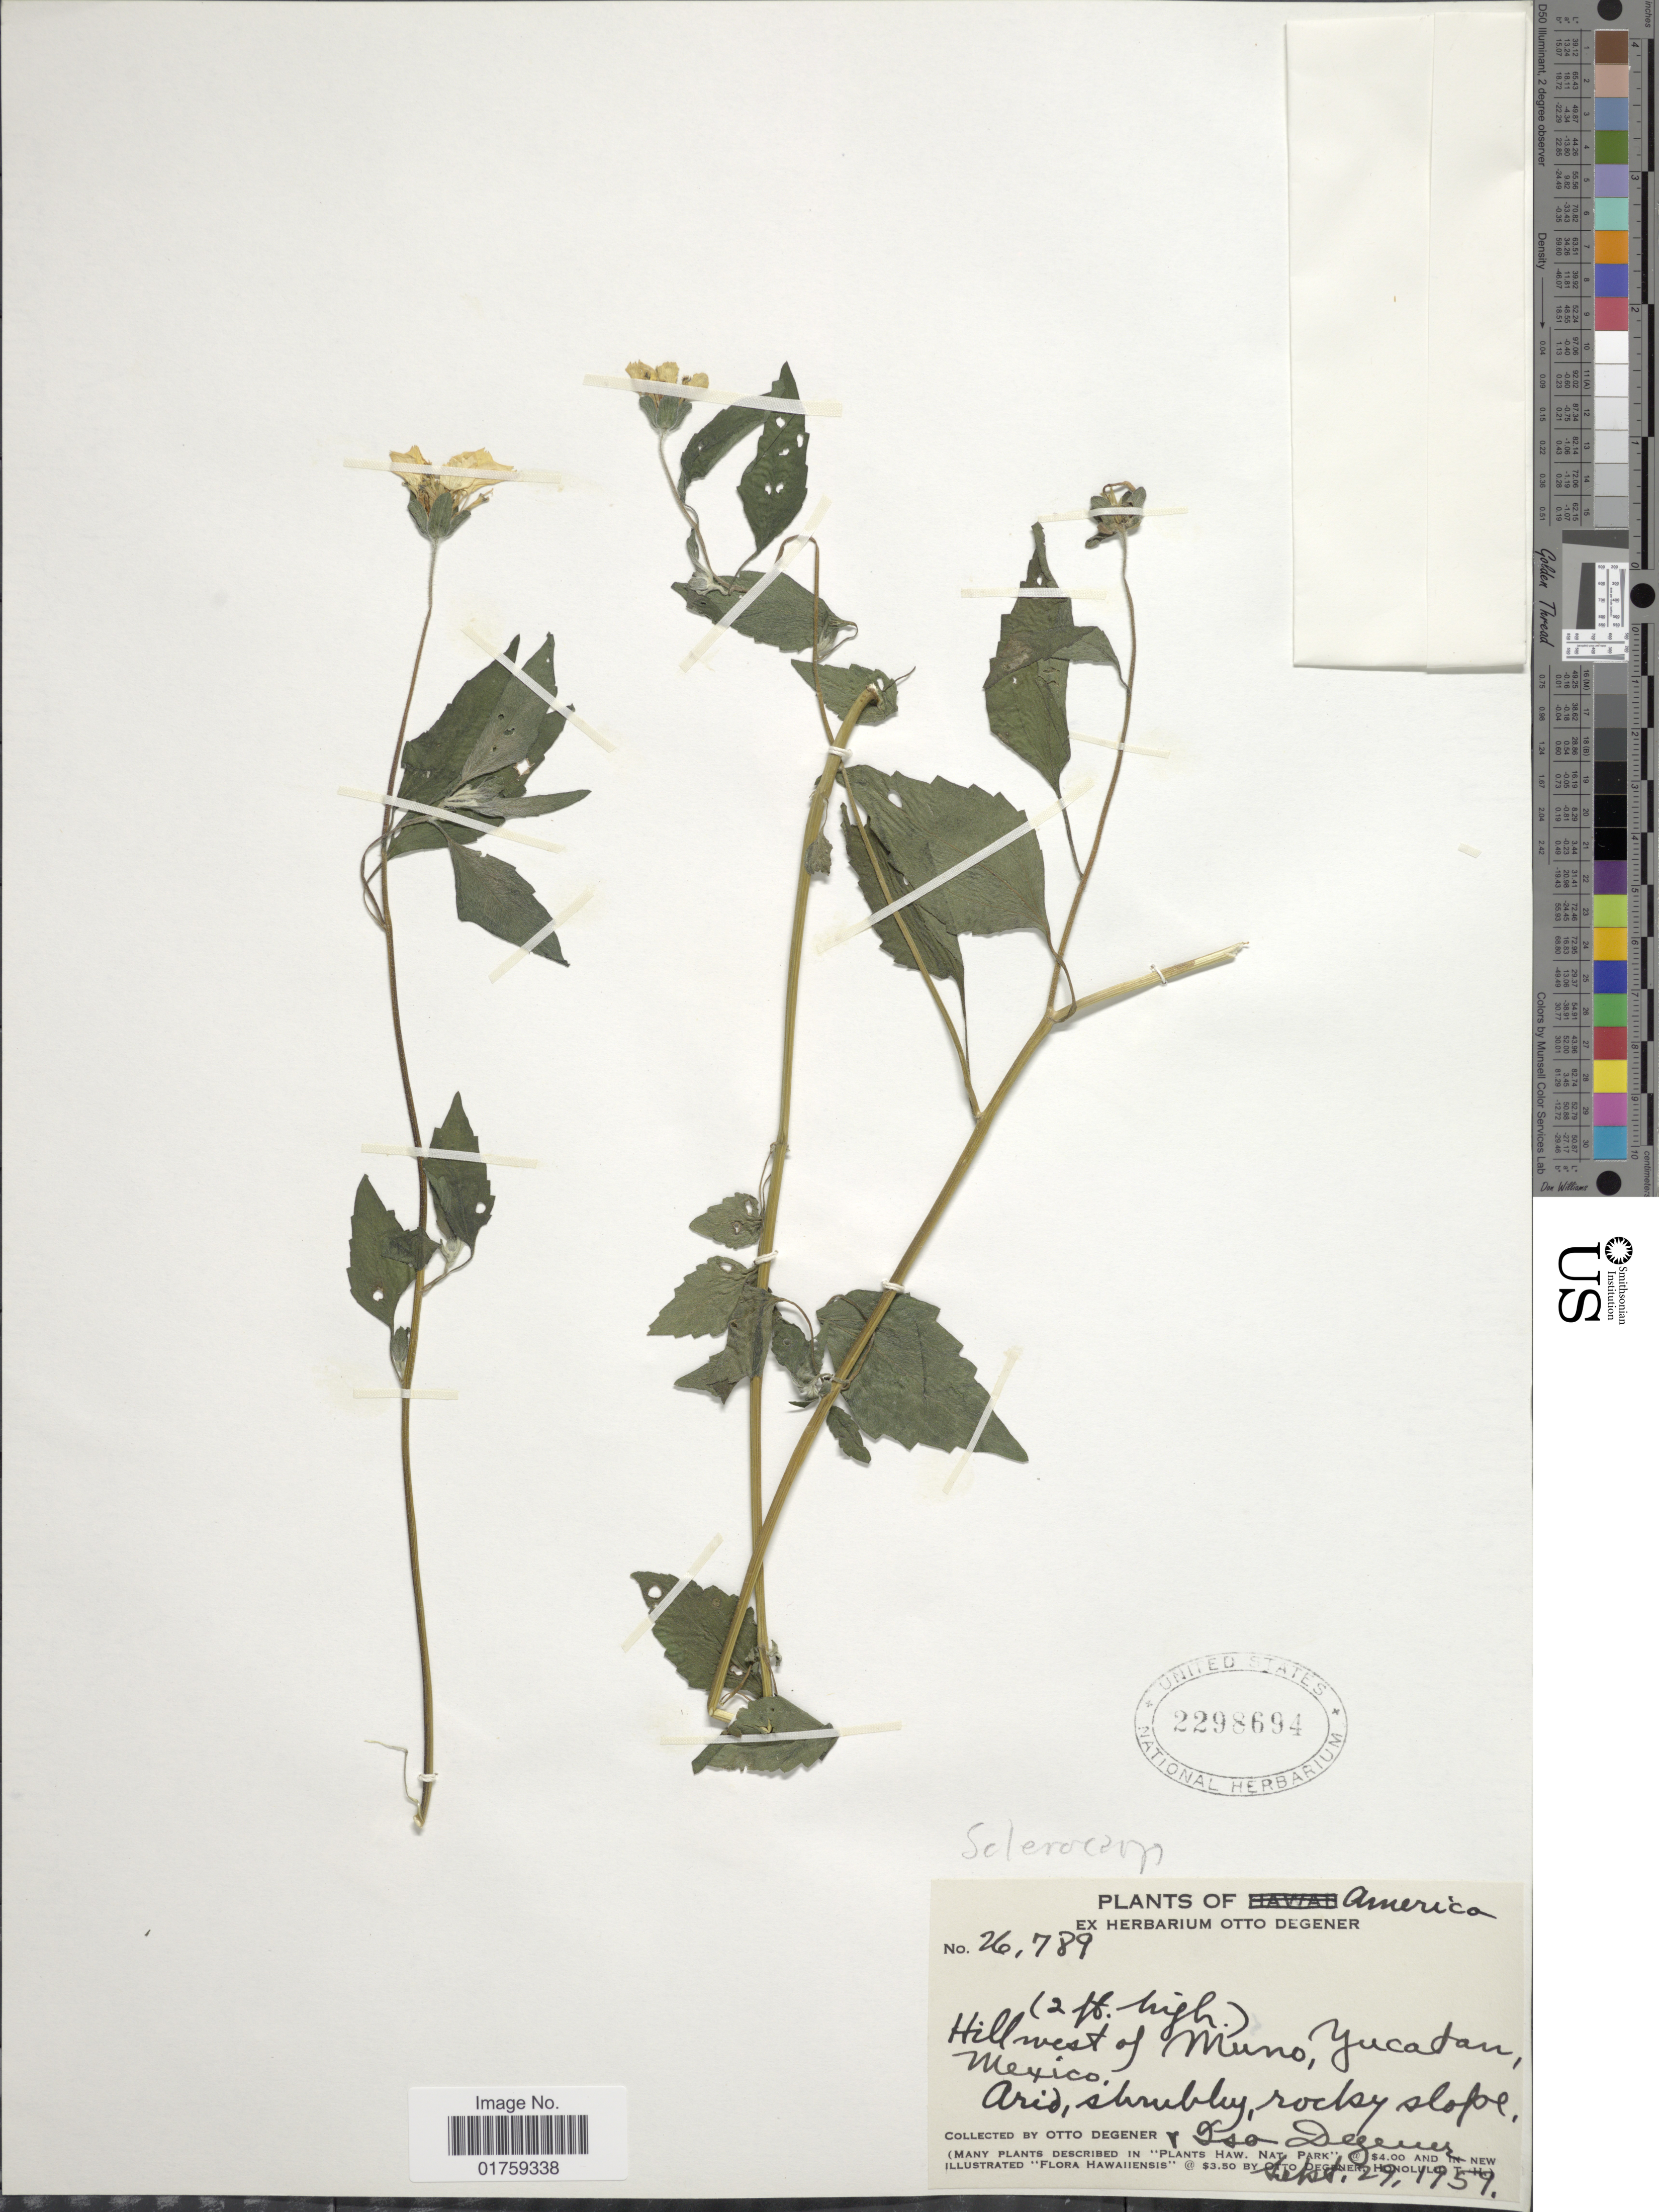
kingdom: Plantae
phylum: Tracheophyta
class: Magnoliopsida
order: Asterales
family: Asteraceae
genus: Sclerocarpus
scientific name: Sclerocarpus divaricatus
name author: (Benth.) Benth. & Hook. f. ex Hemsl.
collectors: O. Degener & I. Degener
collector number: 26789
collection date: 1959-09-29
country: Mexico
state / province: Yucatán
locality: Hill west of Muno, Yucatán, Mexico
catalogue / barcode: US 2298694